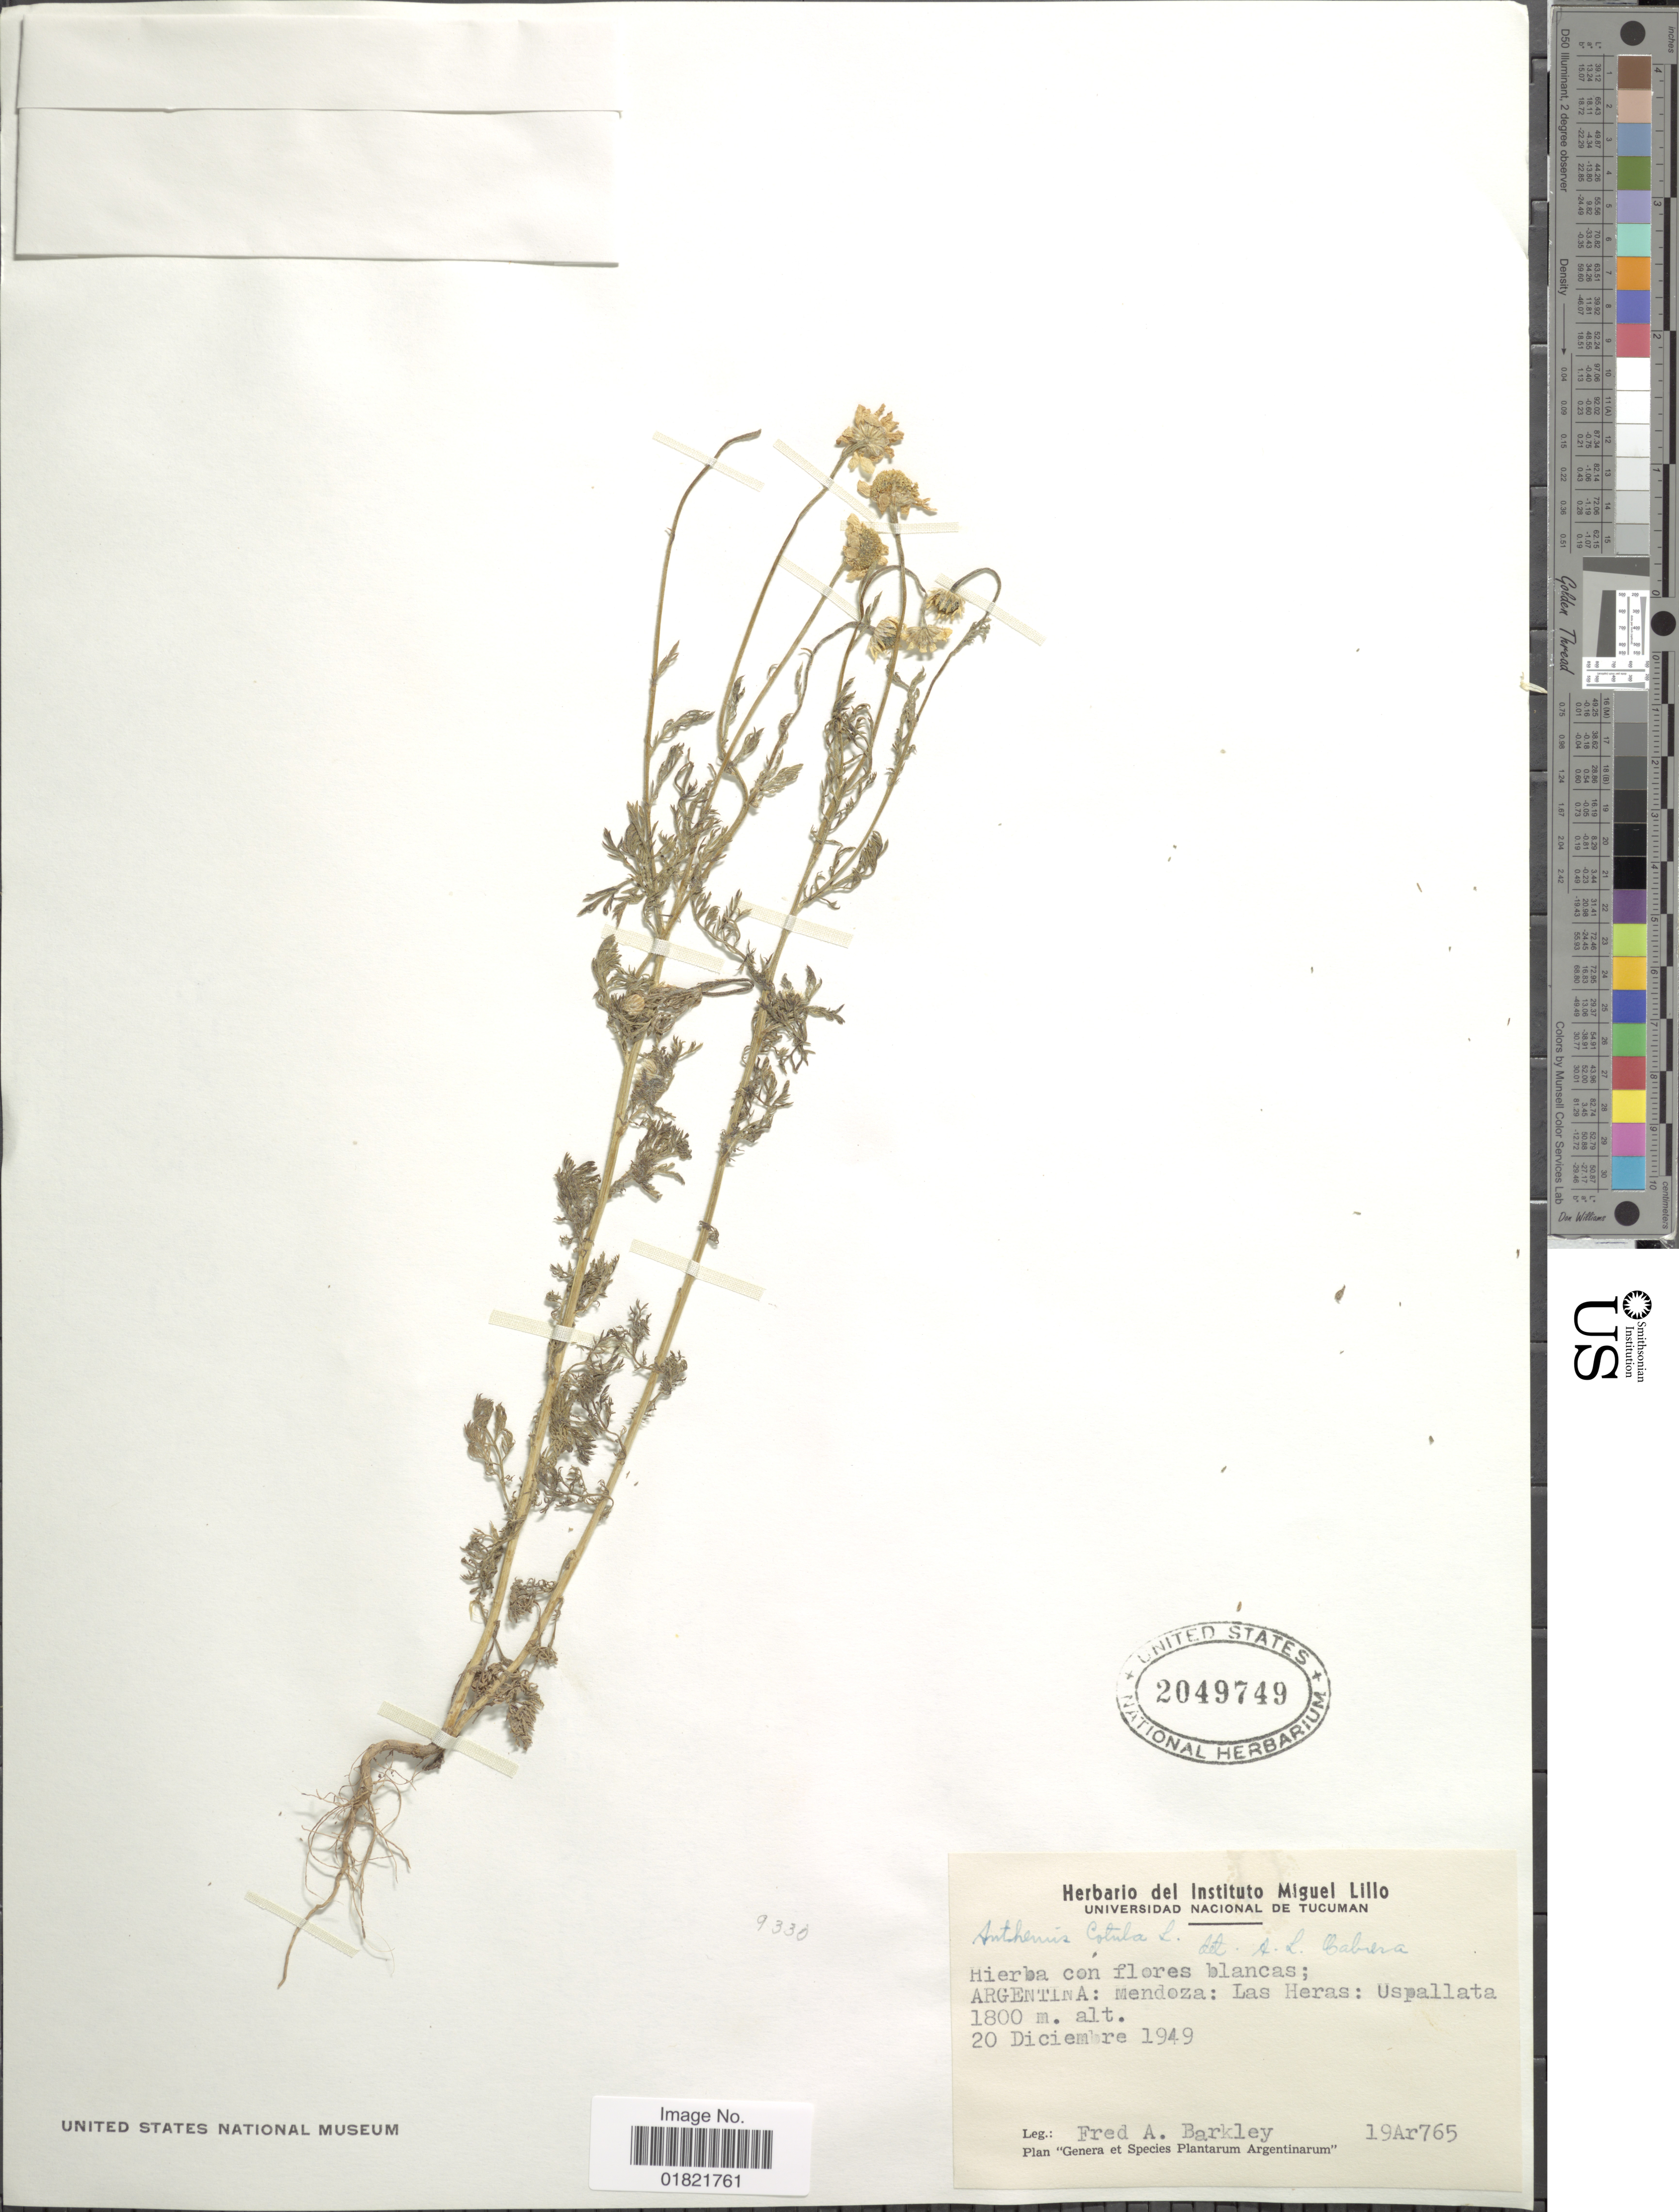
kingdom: Plantae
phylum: Tracheophyta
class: Magnoliopsida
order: Asterales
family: Asteraceae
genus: Anthemis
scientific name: Anthemis cotula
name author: L.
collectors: F. A. Barkley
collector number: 19Ar765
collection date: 1949-12-20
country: Argentina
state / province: Mendoza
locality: Las Heras: Uspallata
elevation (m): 1800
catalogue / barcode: US 2049749